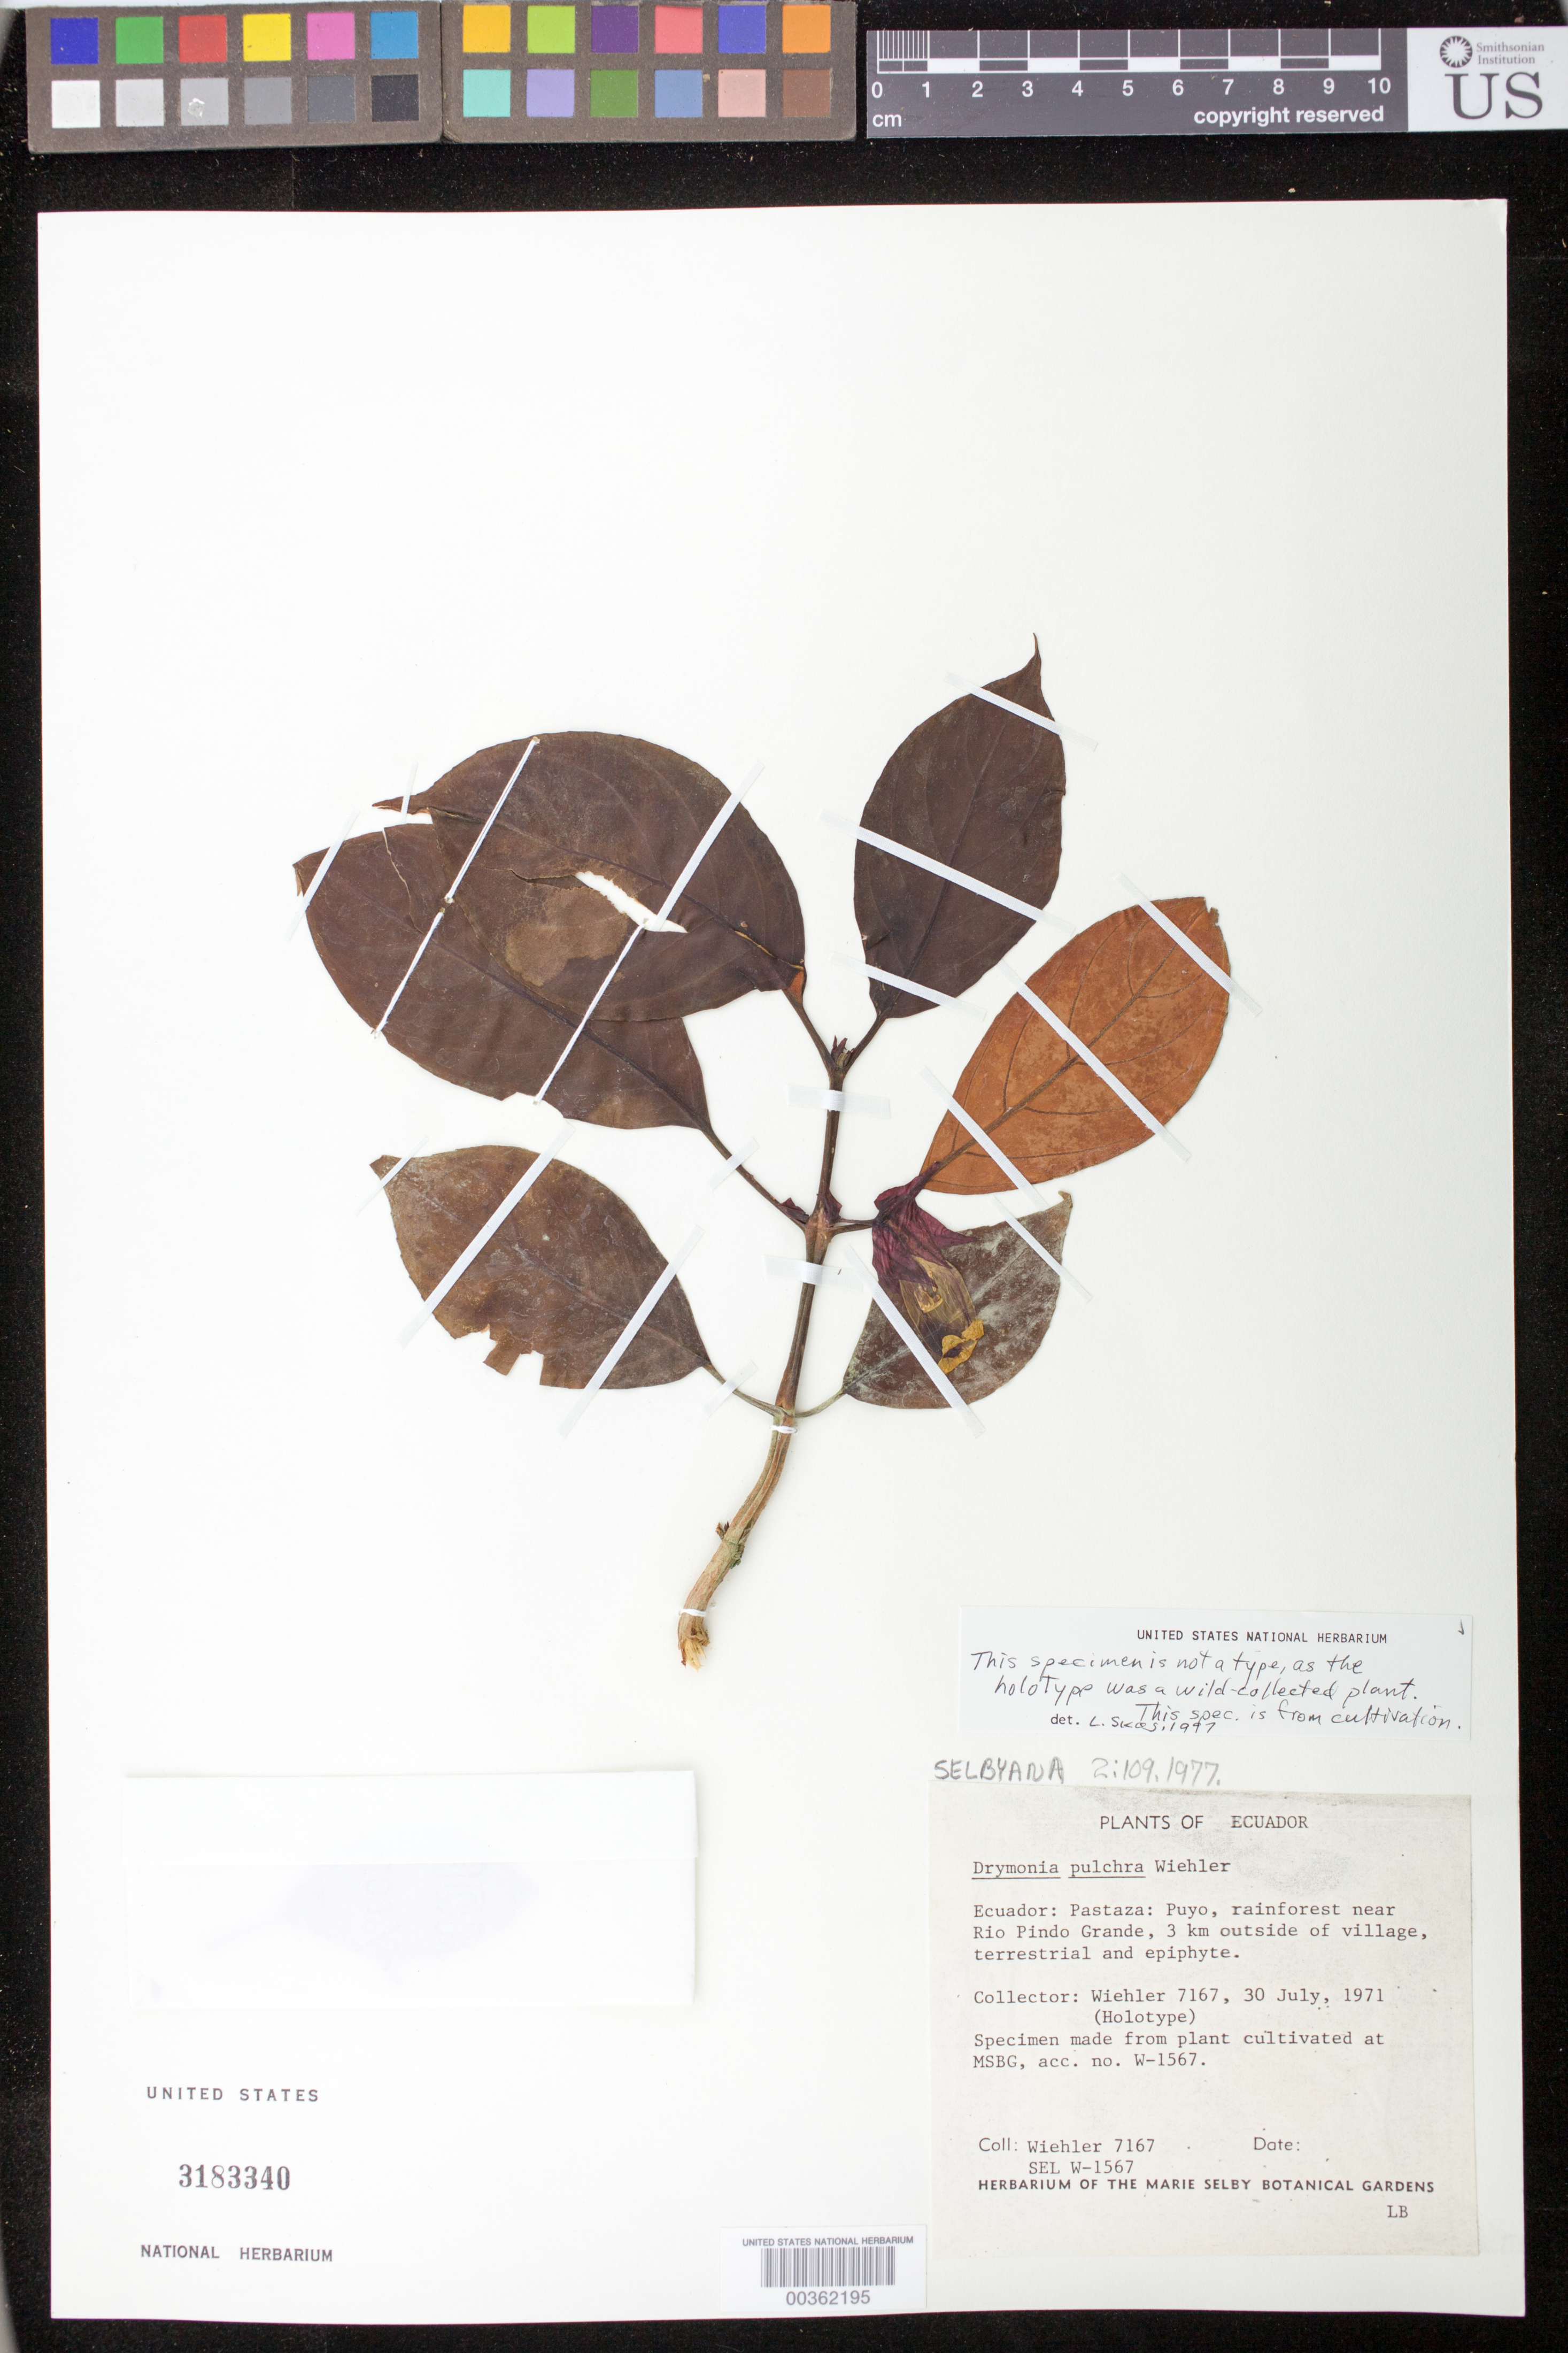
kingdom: Plantae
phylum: Tracheophyta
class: Magnoliopsida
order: Lamiales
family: Gesneriaceae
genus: Drymonia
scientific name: Drymonia pulchra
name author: Wiehler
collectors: H. J. Wiehler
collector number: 7167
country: Ecuador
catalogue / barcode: US 3183340